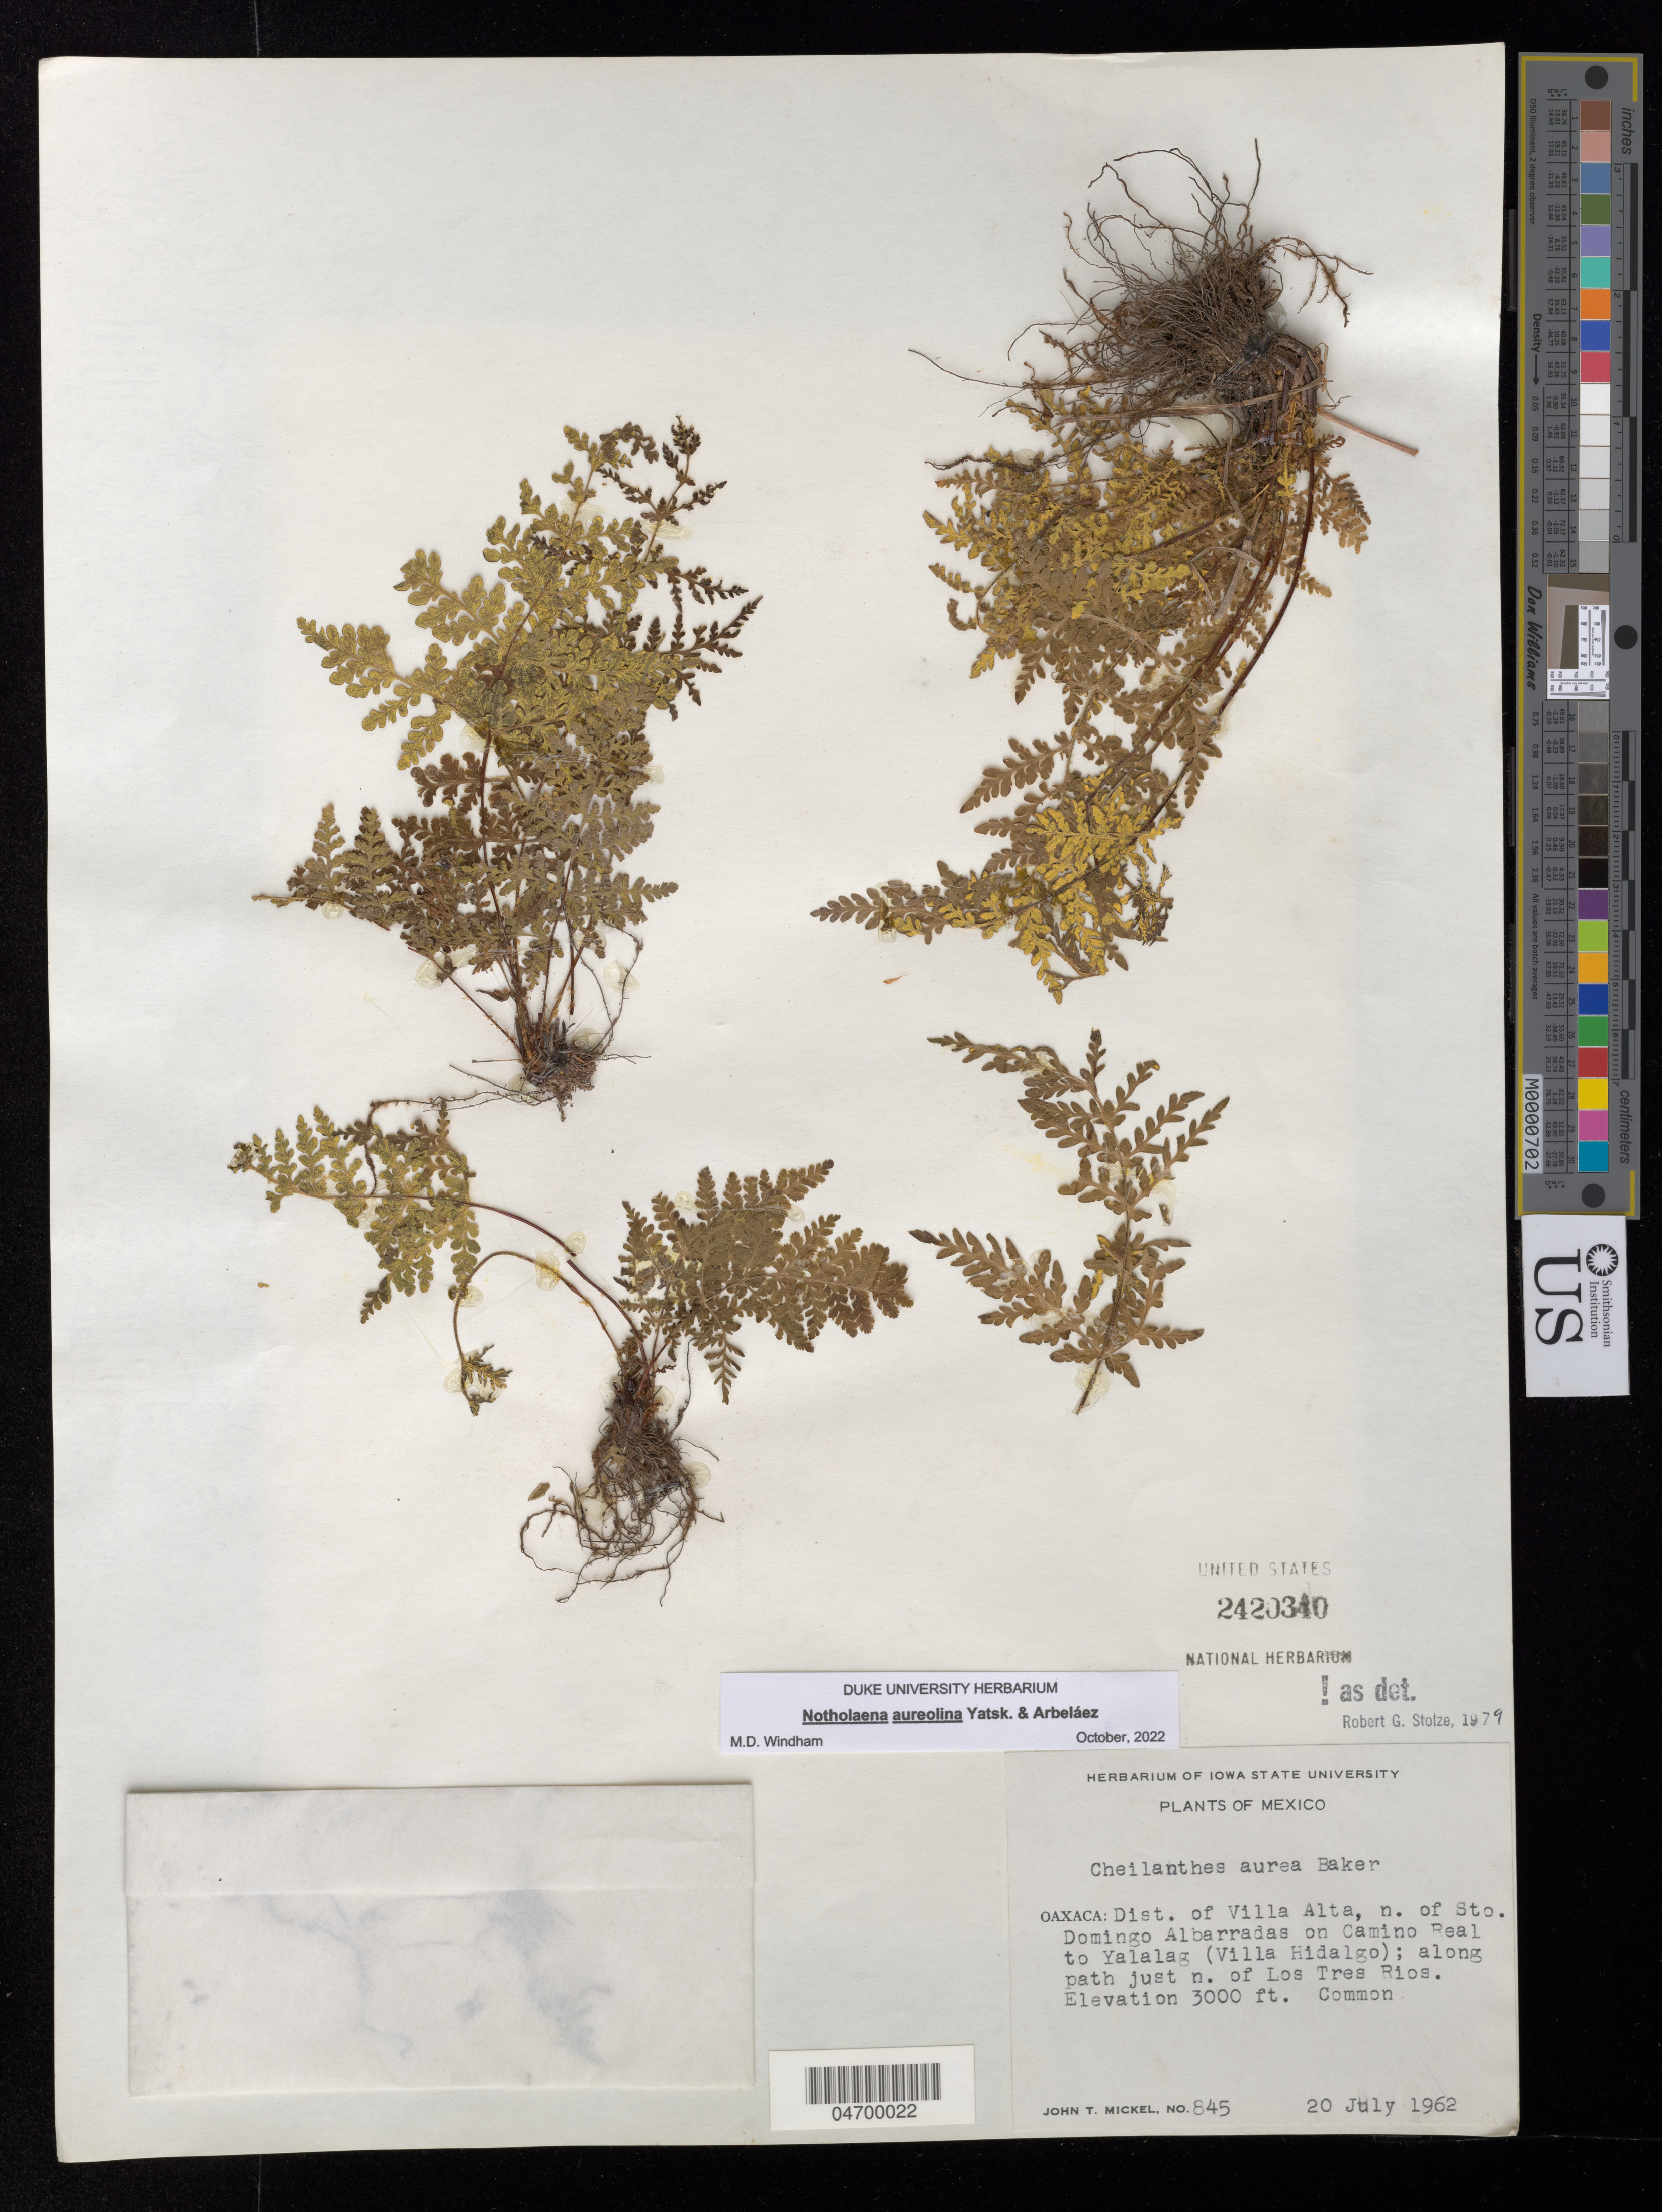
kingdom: Plantae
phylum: Tracheophyta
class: Polypodiopsida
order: Polypodiales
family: Pteridaceae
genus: Notholaena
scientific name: Notholaena aureolina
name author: Yatsk. & Arbaláez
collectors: J. T. Mickel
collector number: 845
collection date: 1962-07-20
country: Mexico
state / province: Oaxaca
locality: Dist. of Villa Alta, n. of Sto. Domingo Albarradas on Camino Real to Yalalag (Villa Hidalgo); along path just n. of Los Tres Rios.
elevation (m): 914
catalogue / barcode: US 2420340